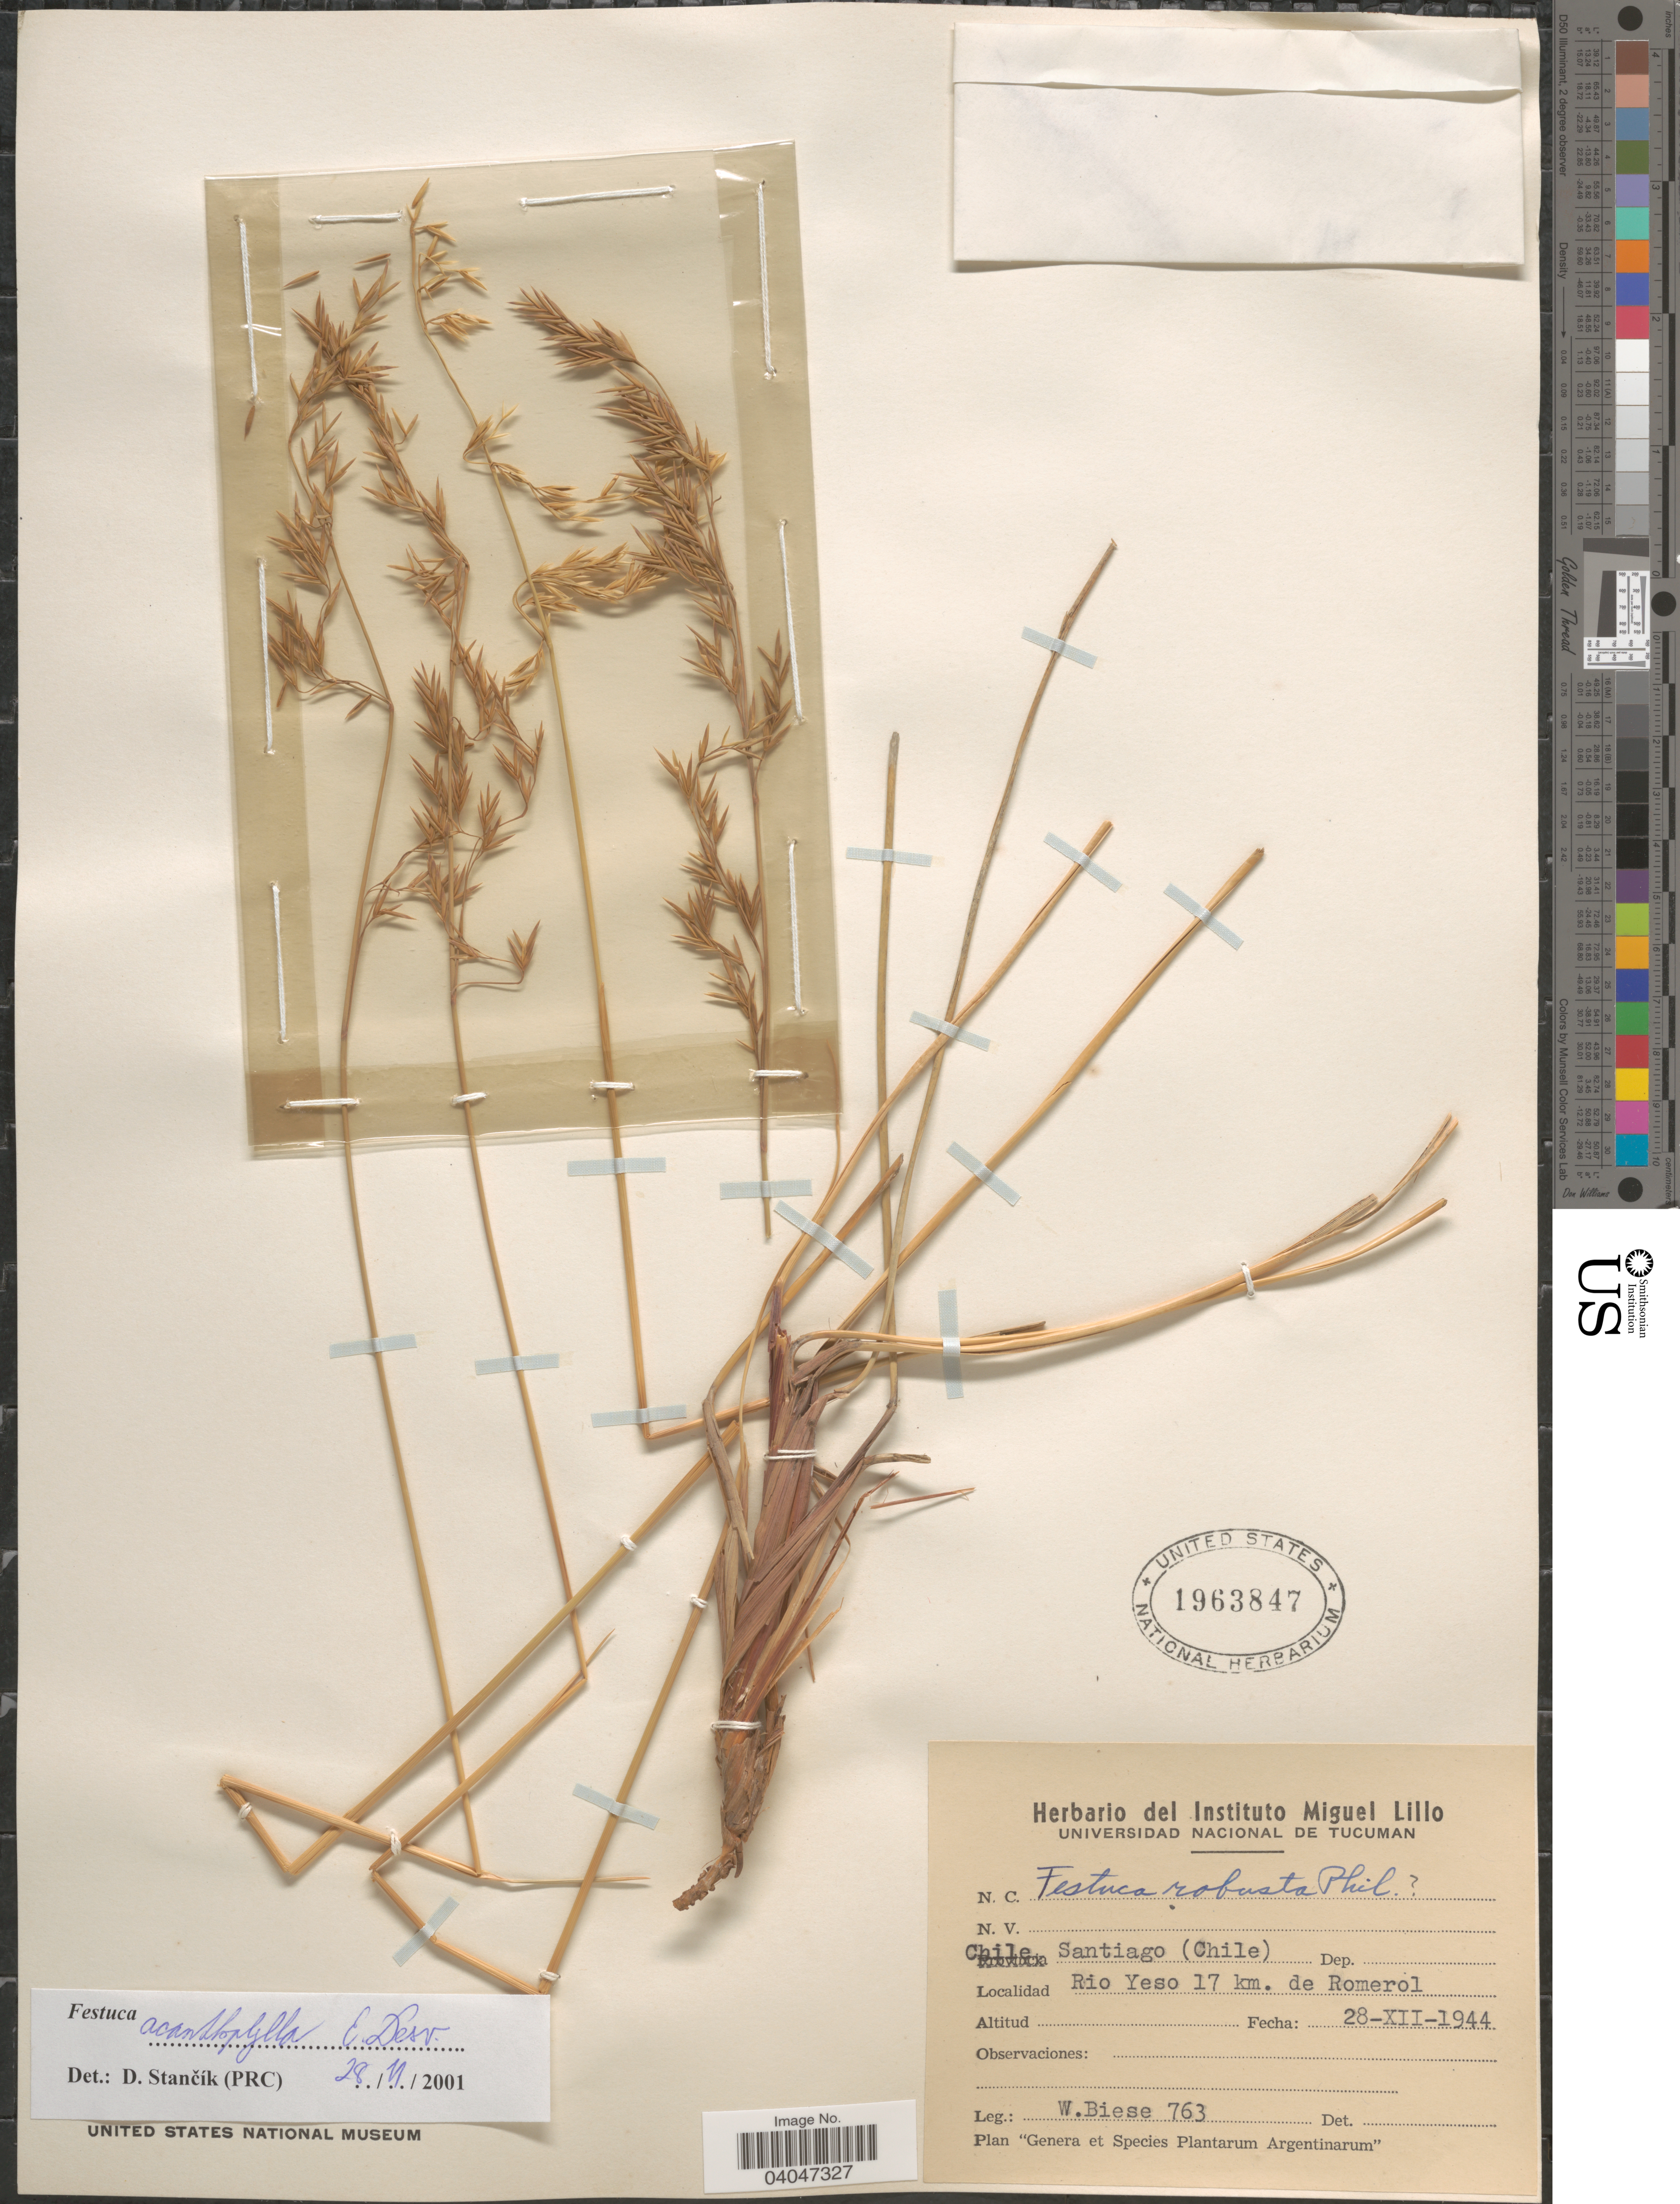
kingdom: Plantae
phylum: Tracheophyta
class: Liliopsida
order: Poales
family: Poaceae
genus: Festuca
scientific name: Festuca acanthophylla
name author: É. Desv.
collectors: W. Biese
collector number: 763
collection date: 1944-12-28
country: Chile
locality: Santiago. Rio Yeso 17 km. de Romerol.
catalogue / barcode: US 1963847